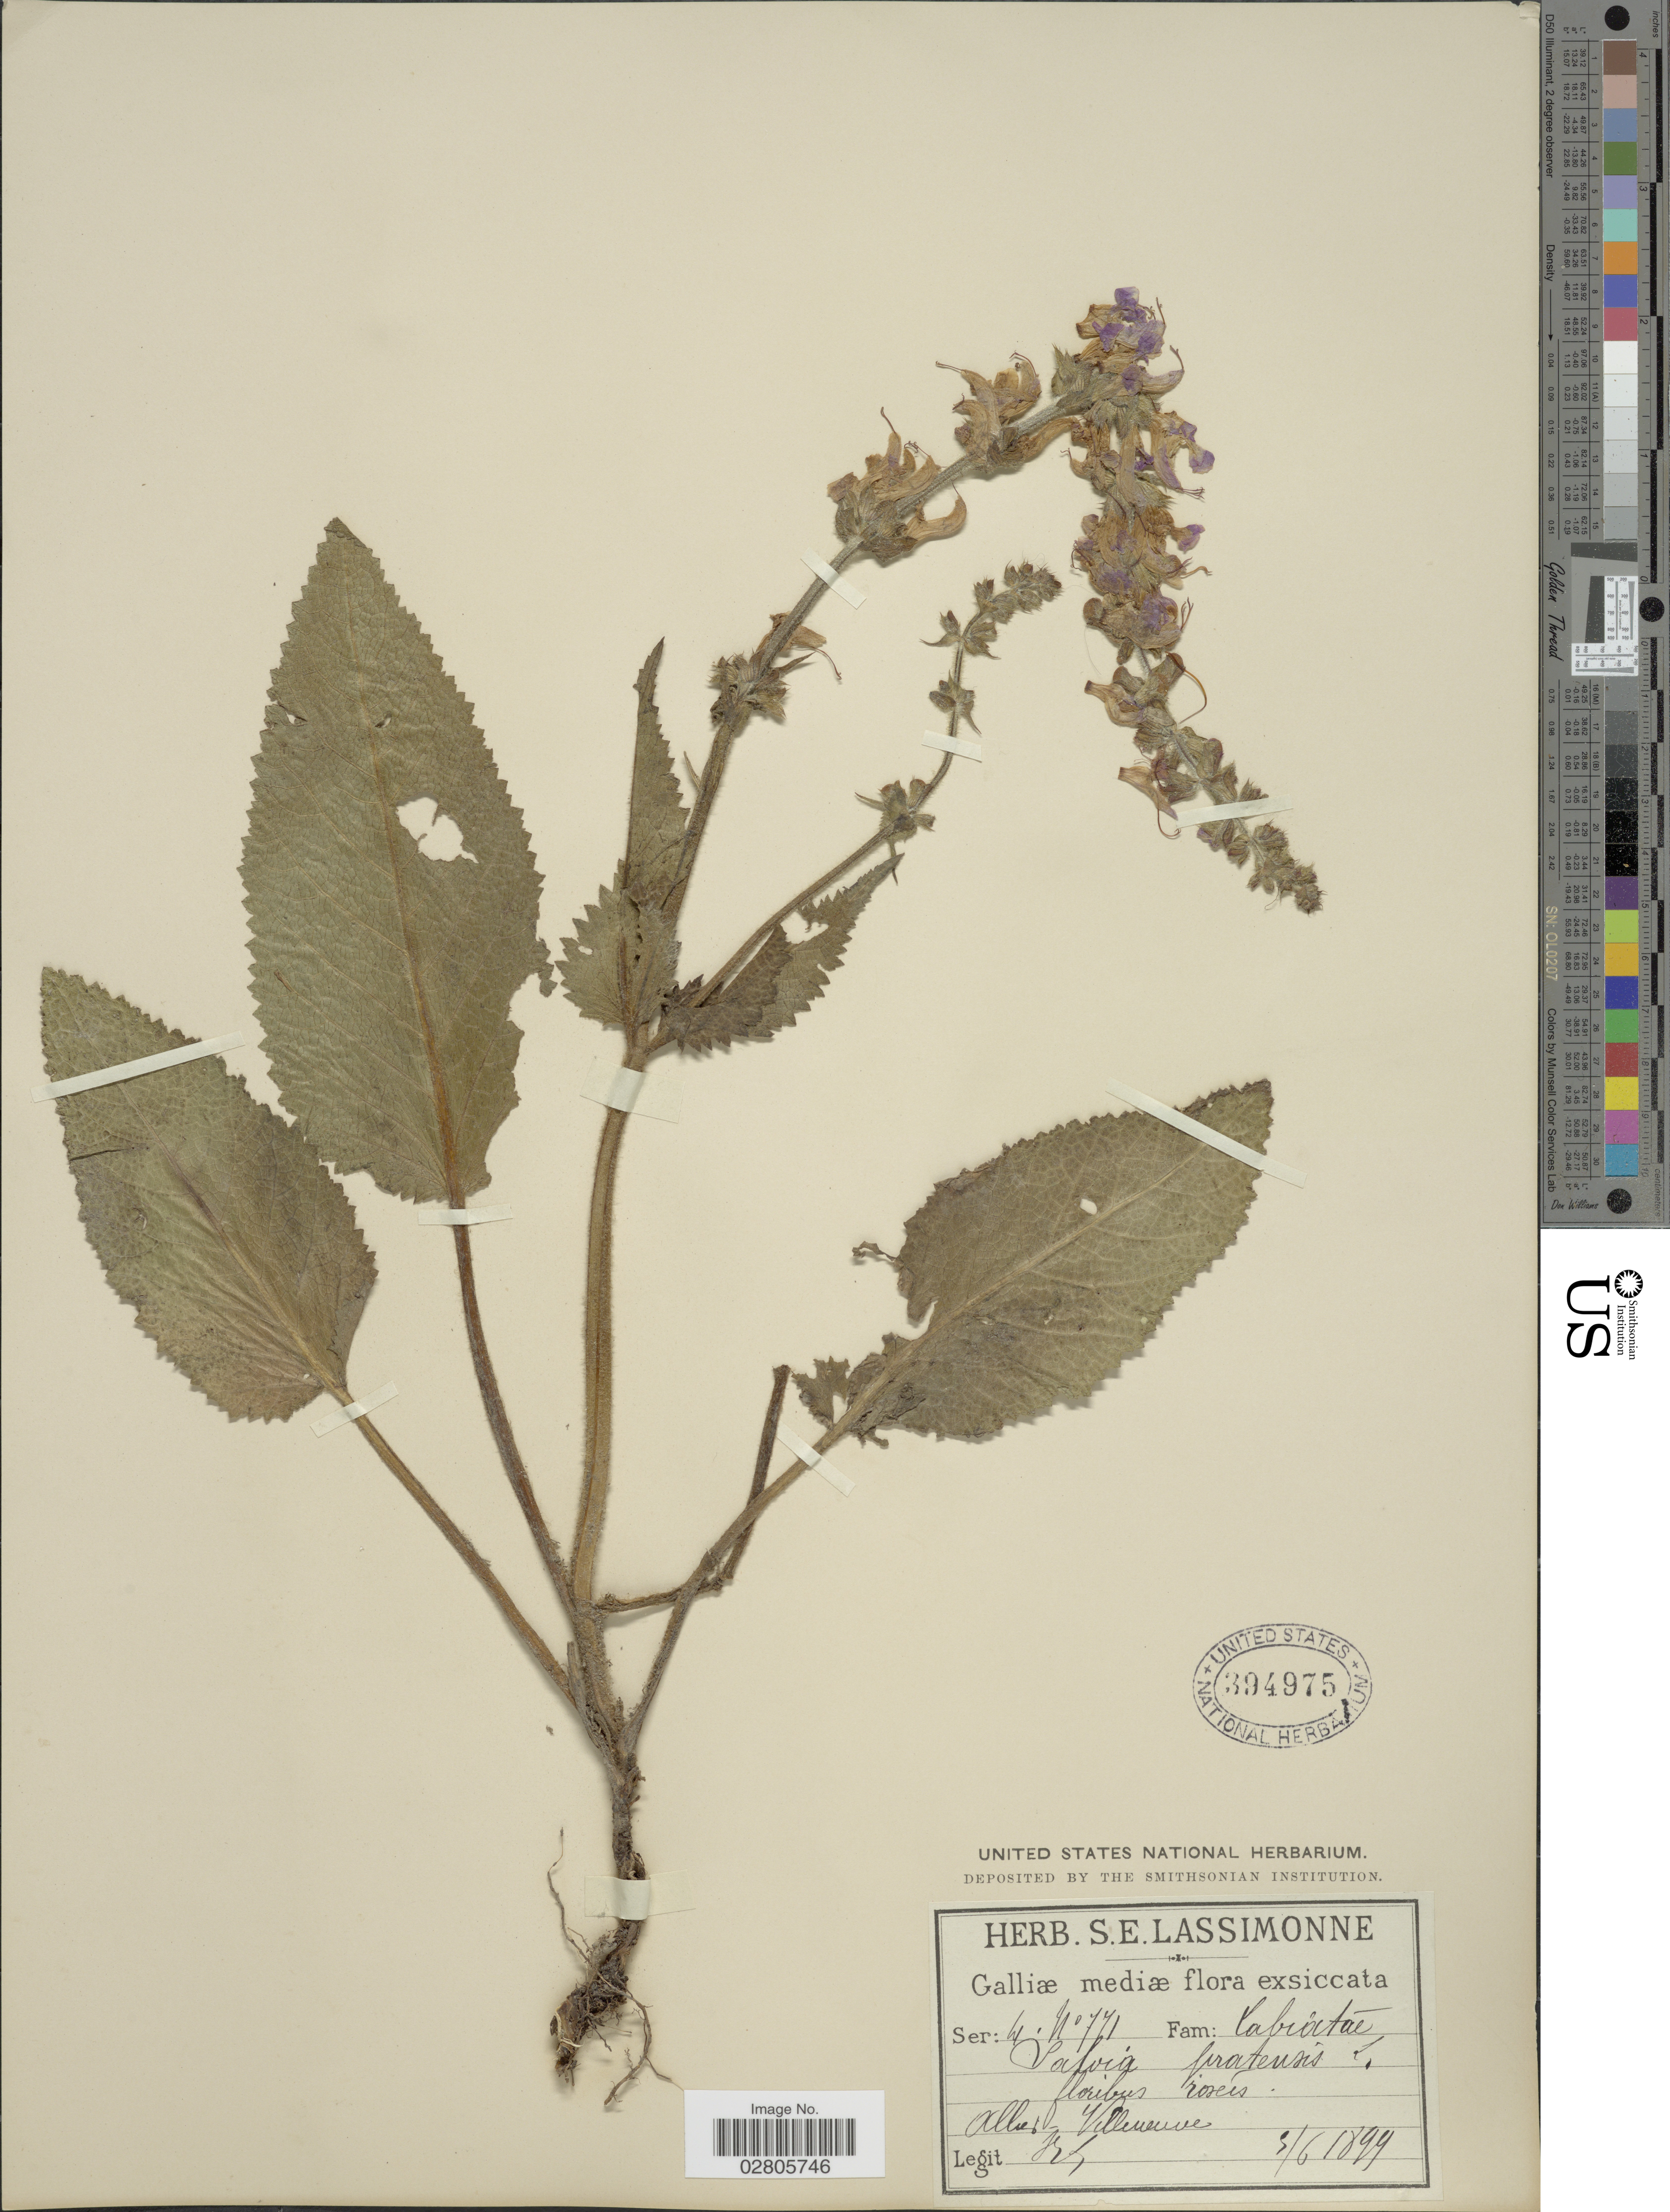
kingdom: Plantae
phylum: Tracheophyta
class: Magnoliopsida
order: Lamiales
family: Lamiaceae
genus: Salvia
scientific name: Salvia pratensis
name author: L.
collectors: S. Lassimonne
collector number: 771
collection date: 1899-06-05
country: France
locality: Galliæ mediæ. Allier. Villeneuve.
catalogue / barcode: US 394975